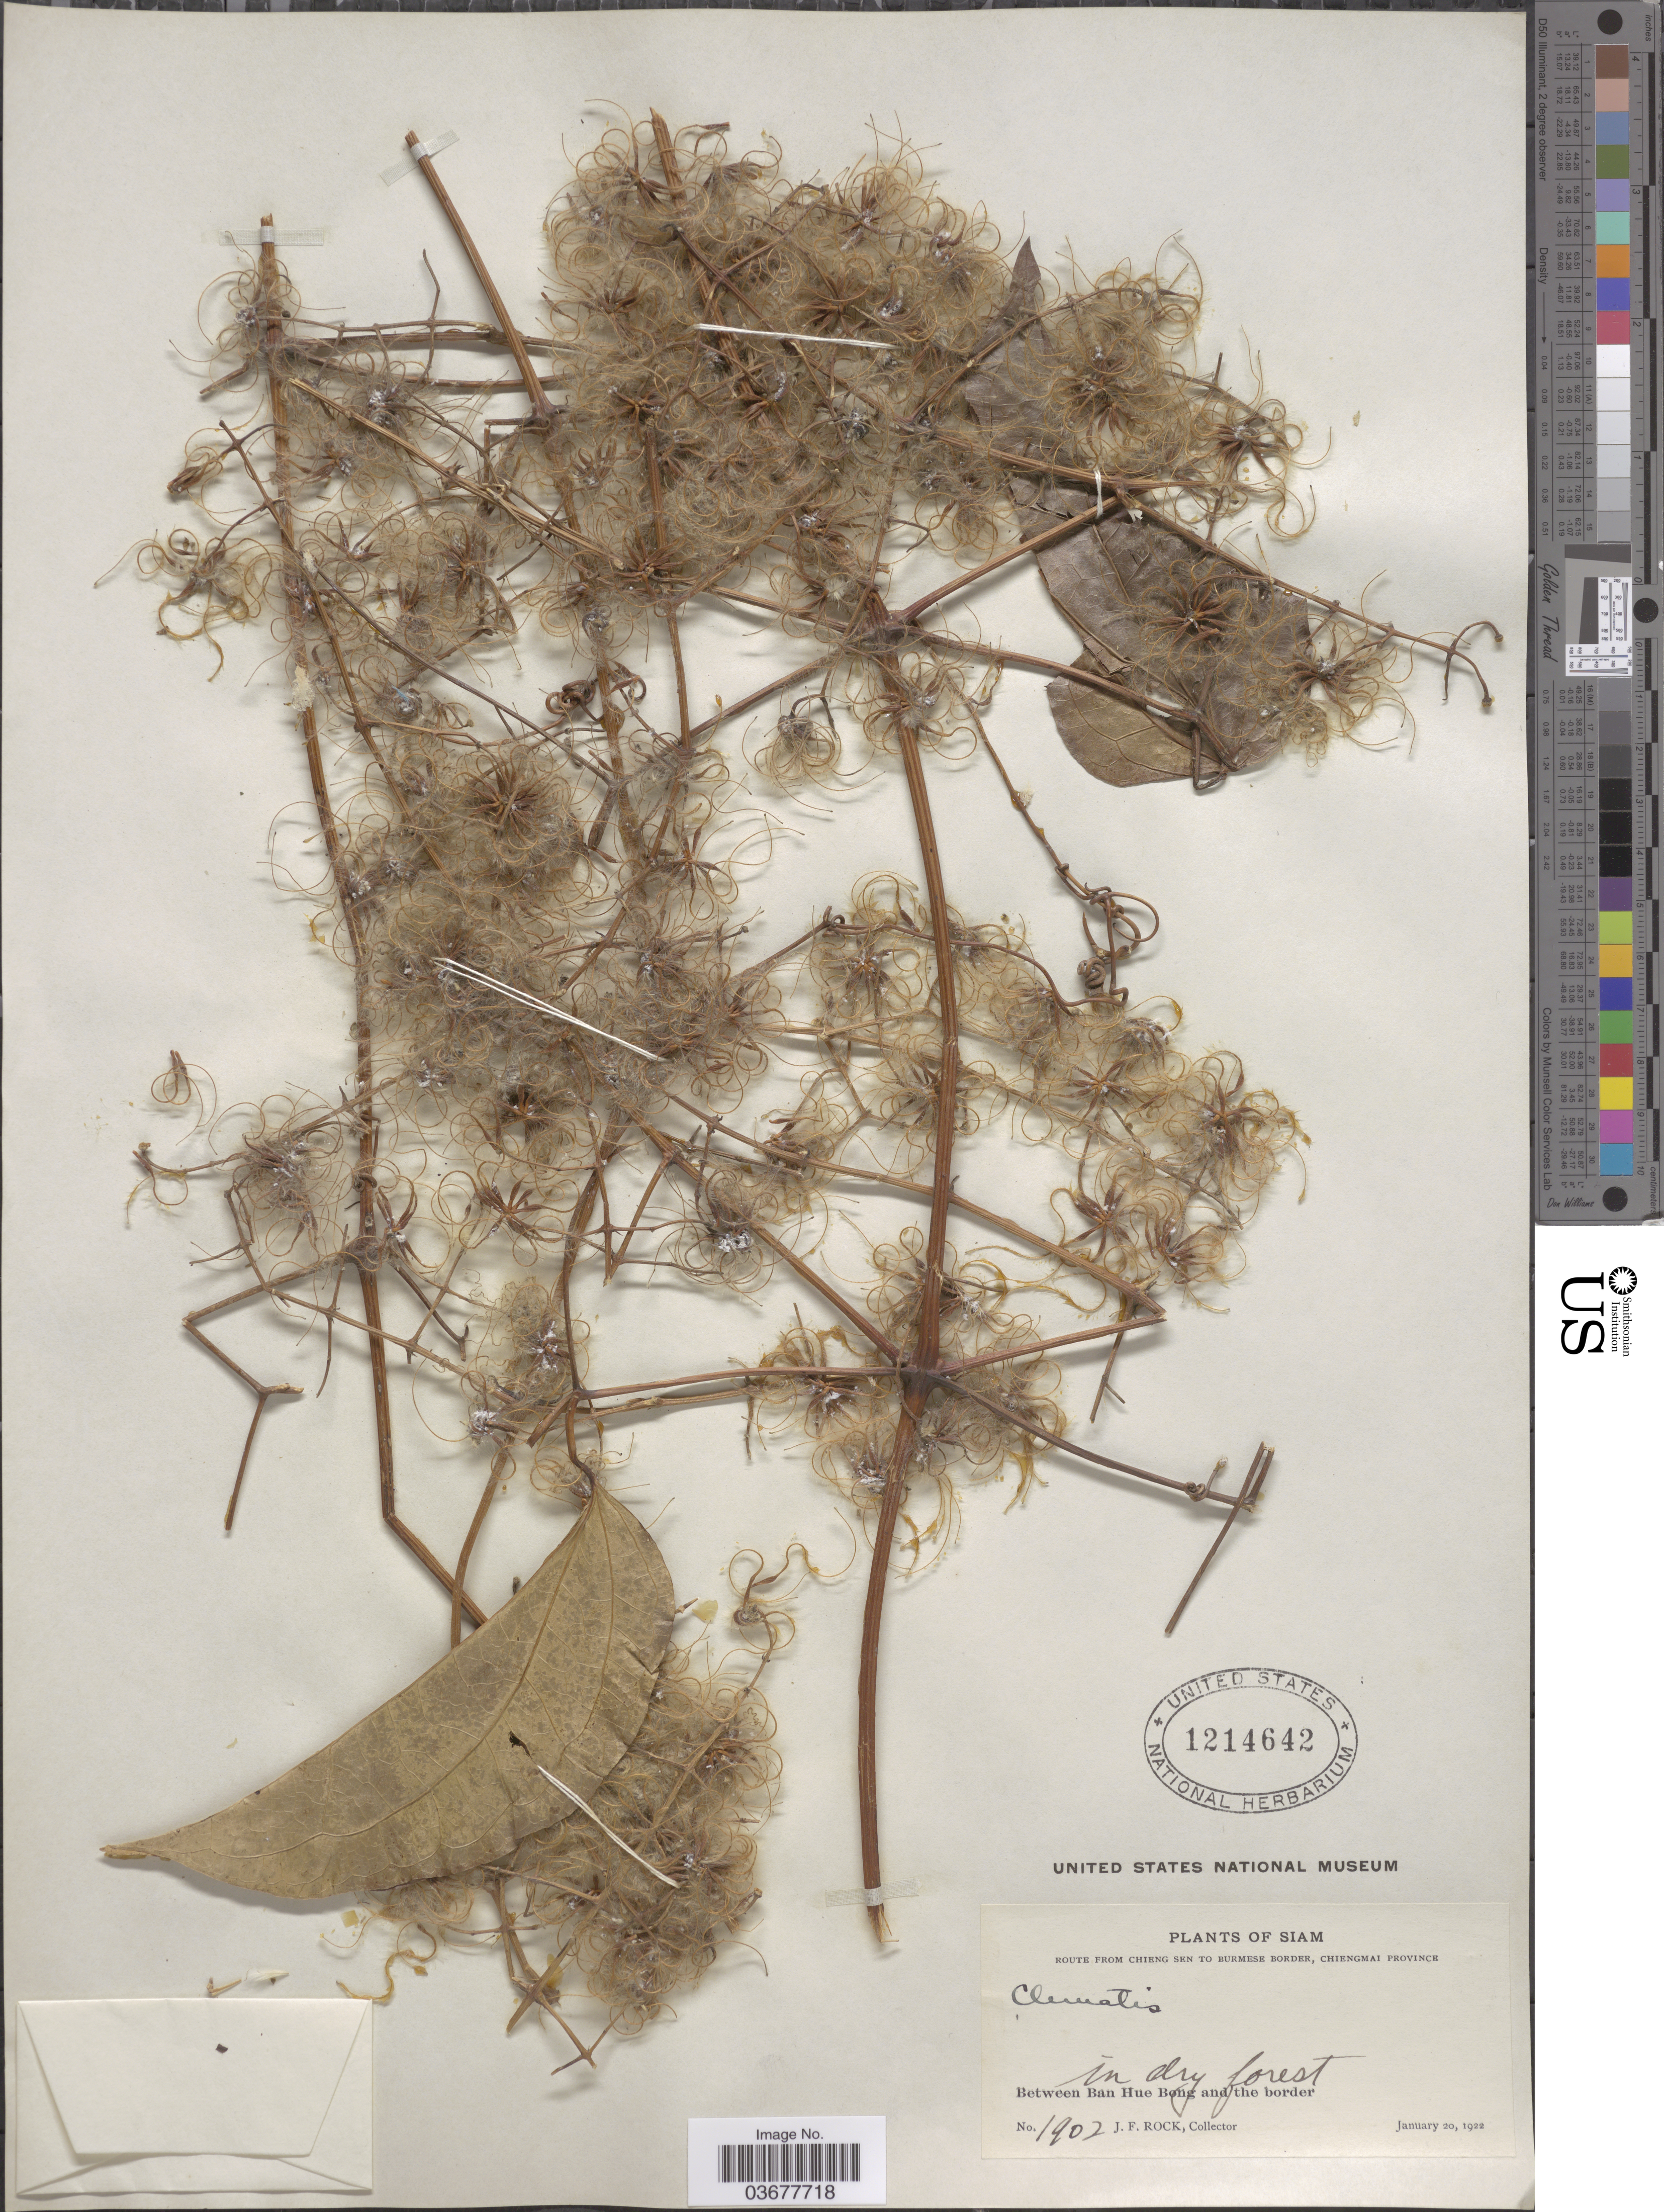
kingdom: Plantae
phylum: Tracheophyta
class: Magnoliopsida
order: Ranunculales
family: Ranunculaceae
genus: Clematis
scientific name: Clematis sp.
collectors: J. Rock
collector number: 1902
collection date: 1922-01-20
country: Thailand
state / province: Chiang Mai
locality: Siam. Route from Chieng Sen to Burmese Border, Chiengmai Province. Between Ban Hue Bong and the border.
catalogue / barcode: US 1214642